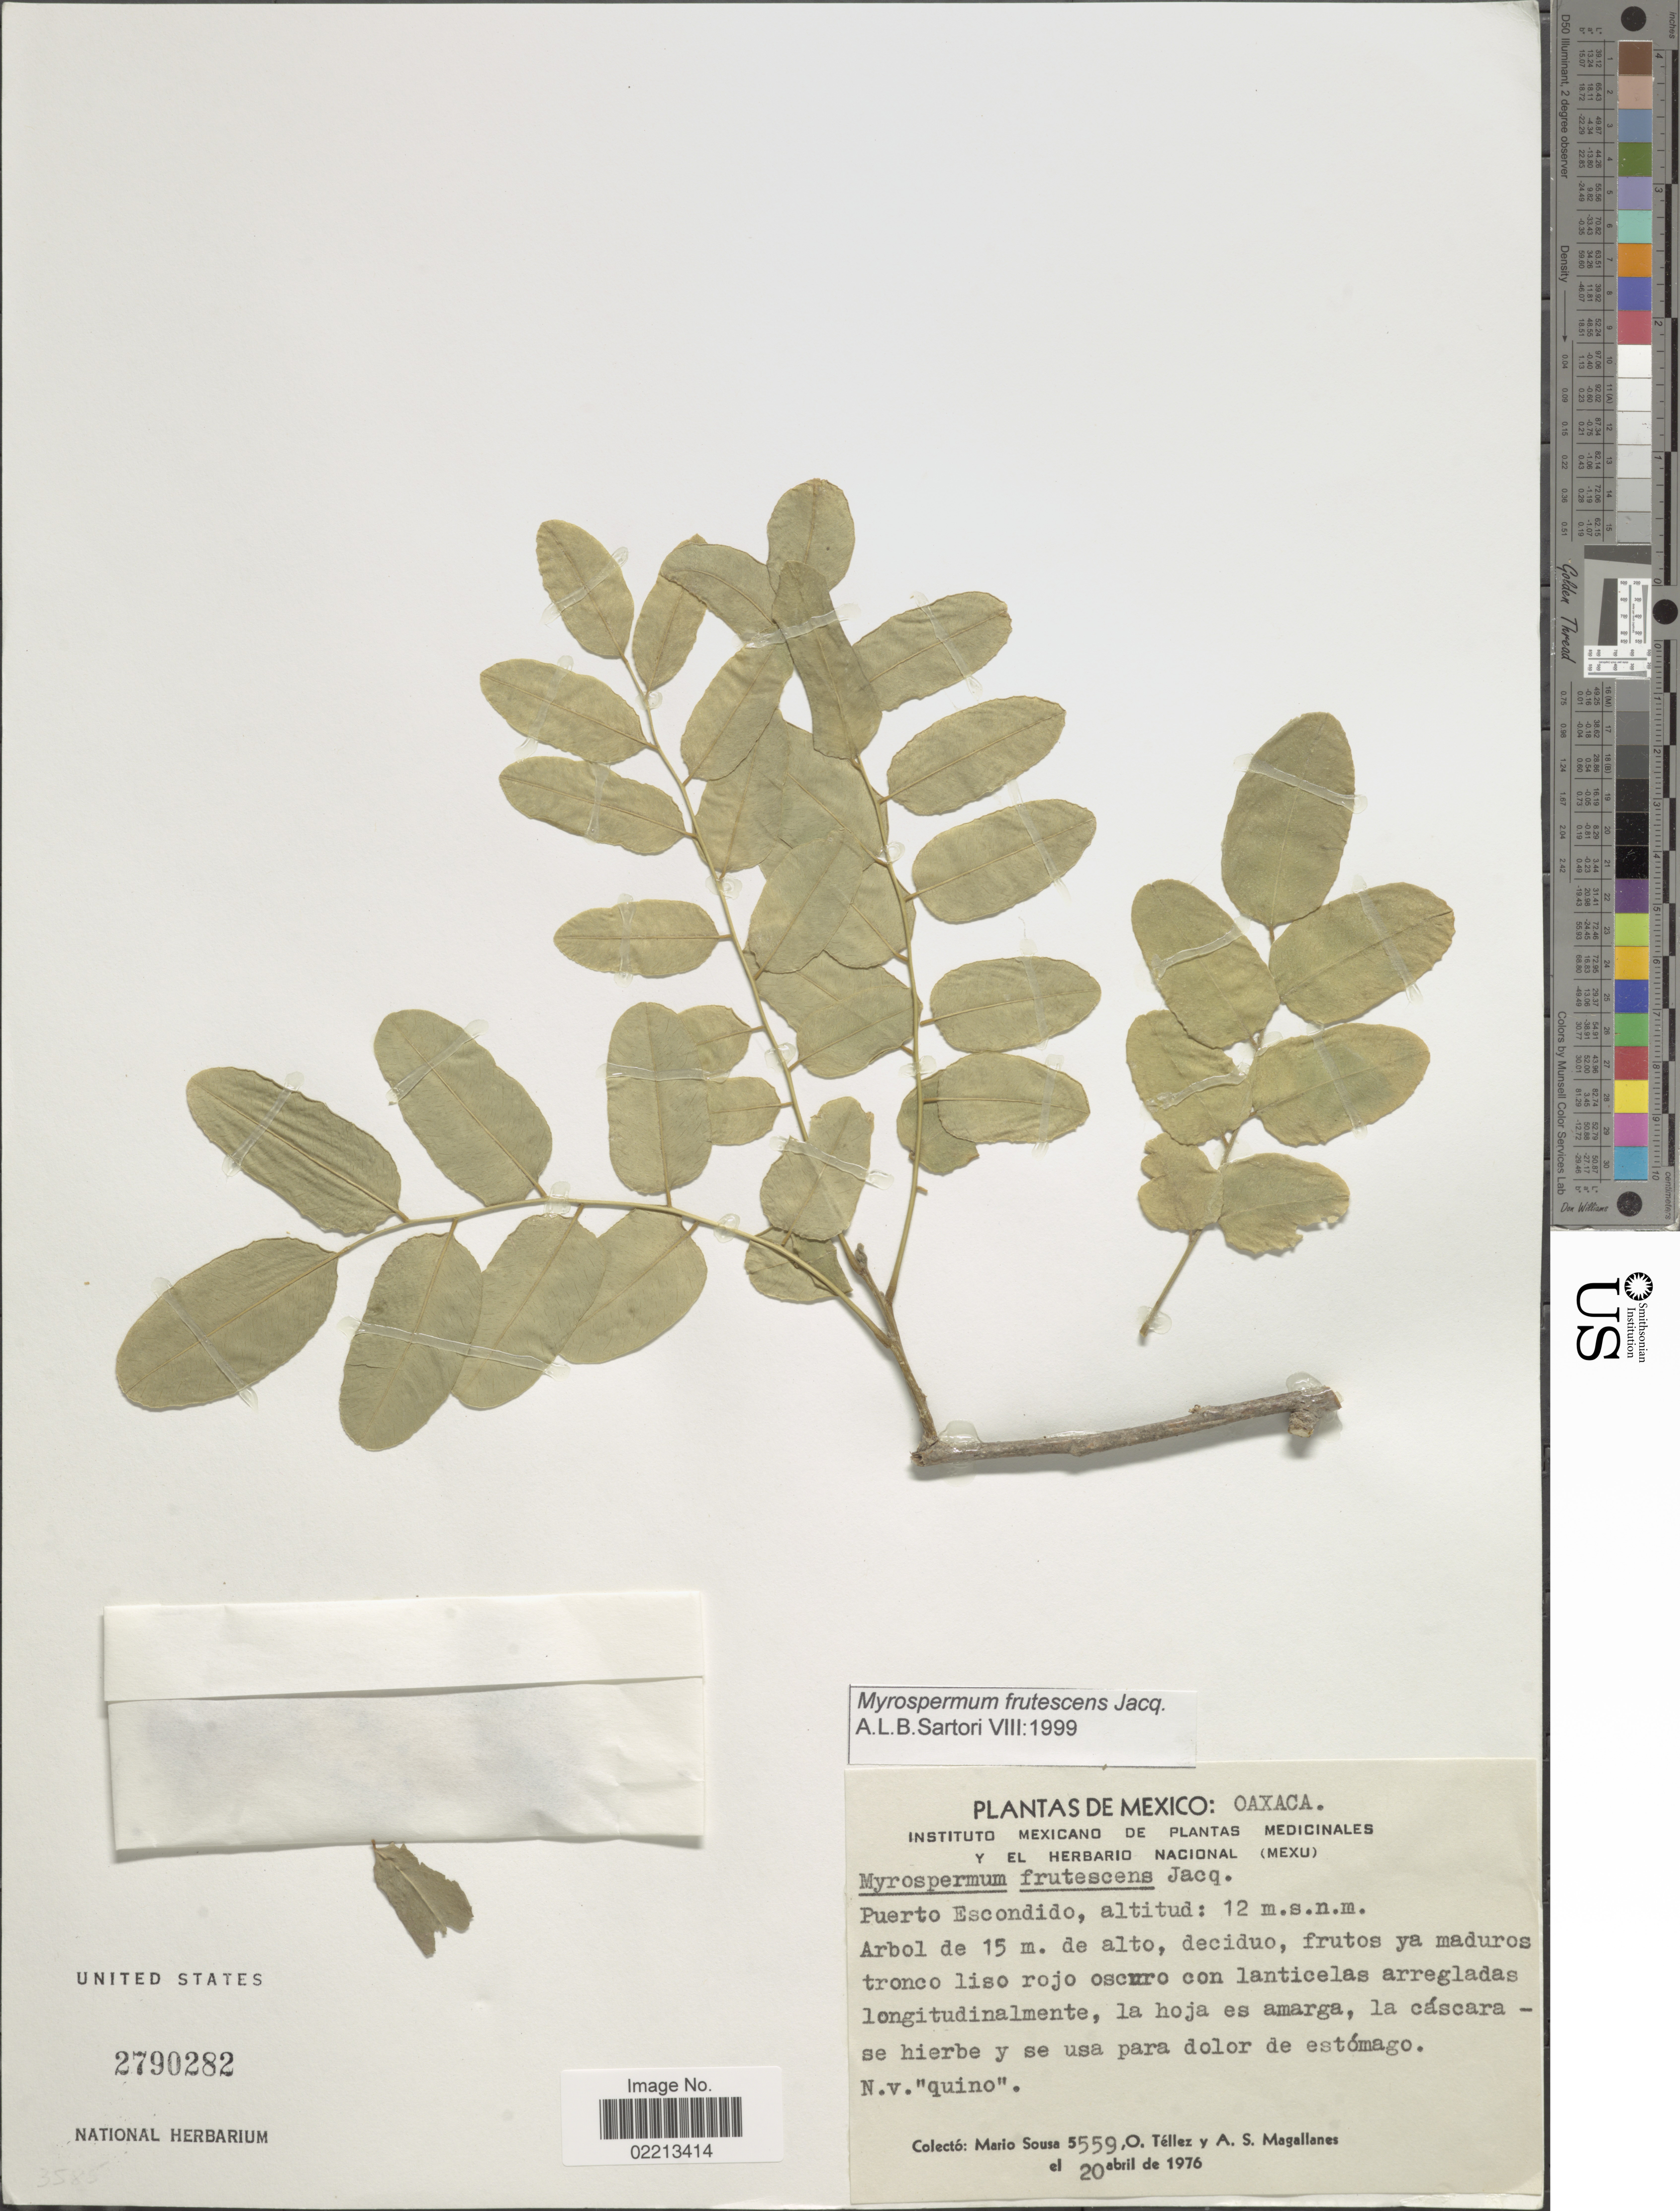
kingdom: Plantae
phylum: Tracheophyta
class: Magnoliopsida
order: Fabales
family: Fabaceae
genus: Myrospermum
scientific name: Myrospermum frutescens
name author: Jacq.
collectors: M. Sousa S., Téllez, O. & Schubert, B.G. & A. Magallanes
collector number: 5559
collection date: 1976-04-20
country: Mexico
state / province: Oaxaca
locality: Puerto Escondido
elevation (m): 12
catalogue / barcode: US 2790282